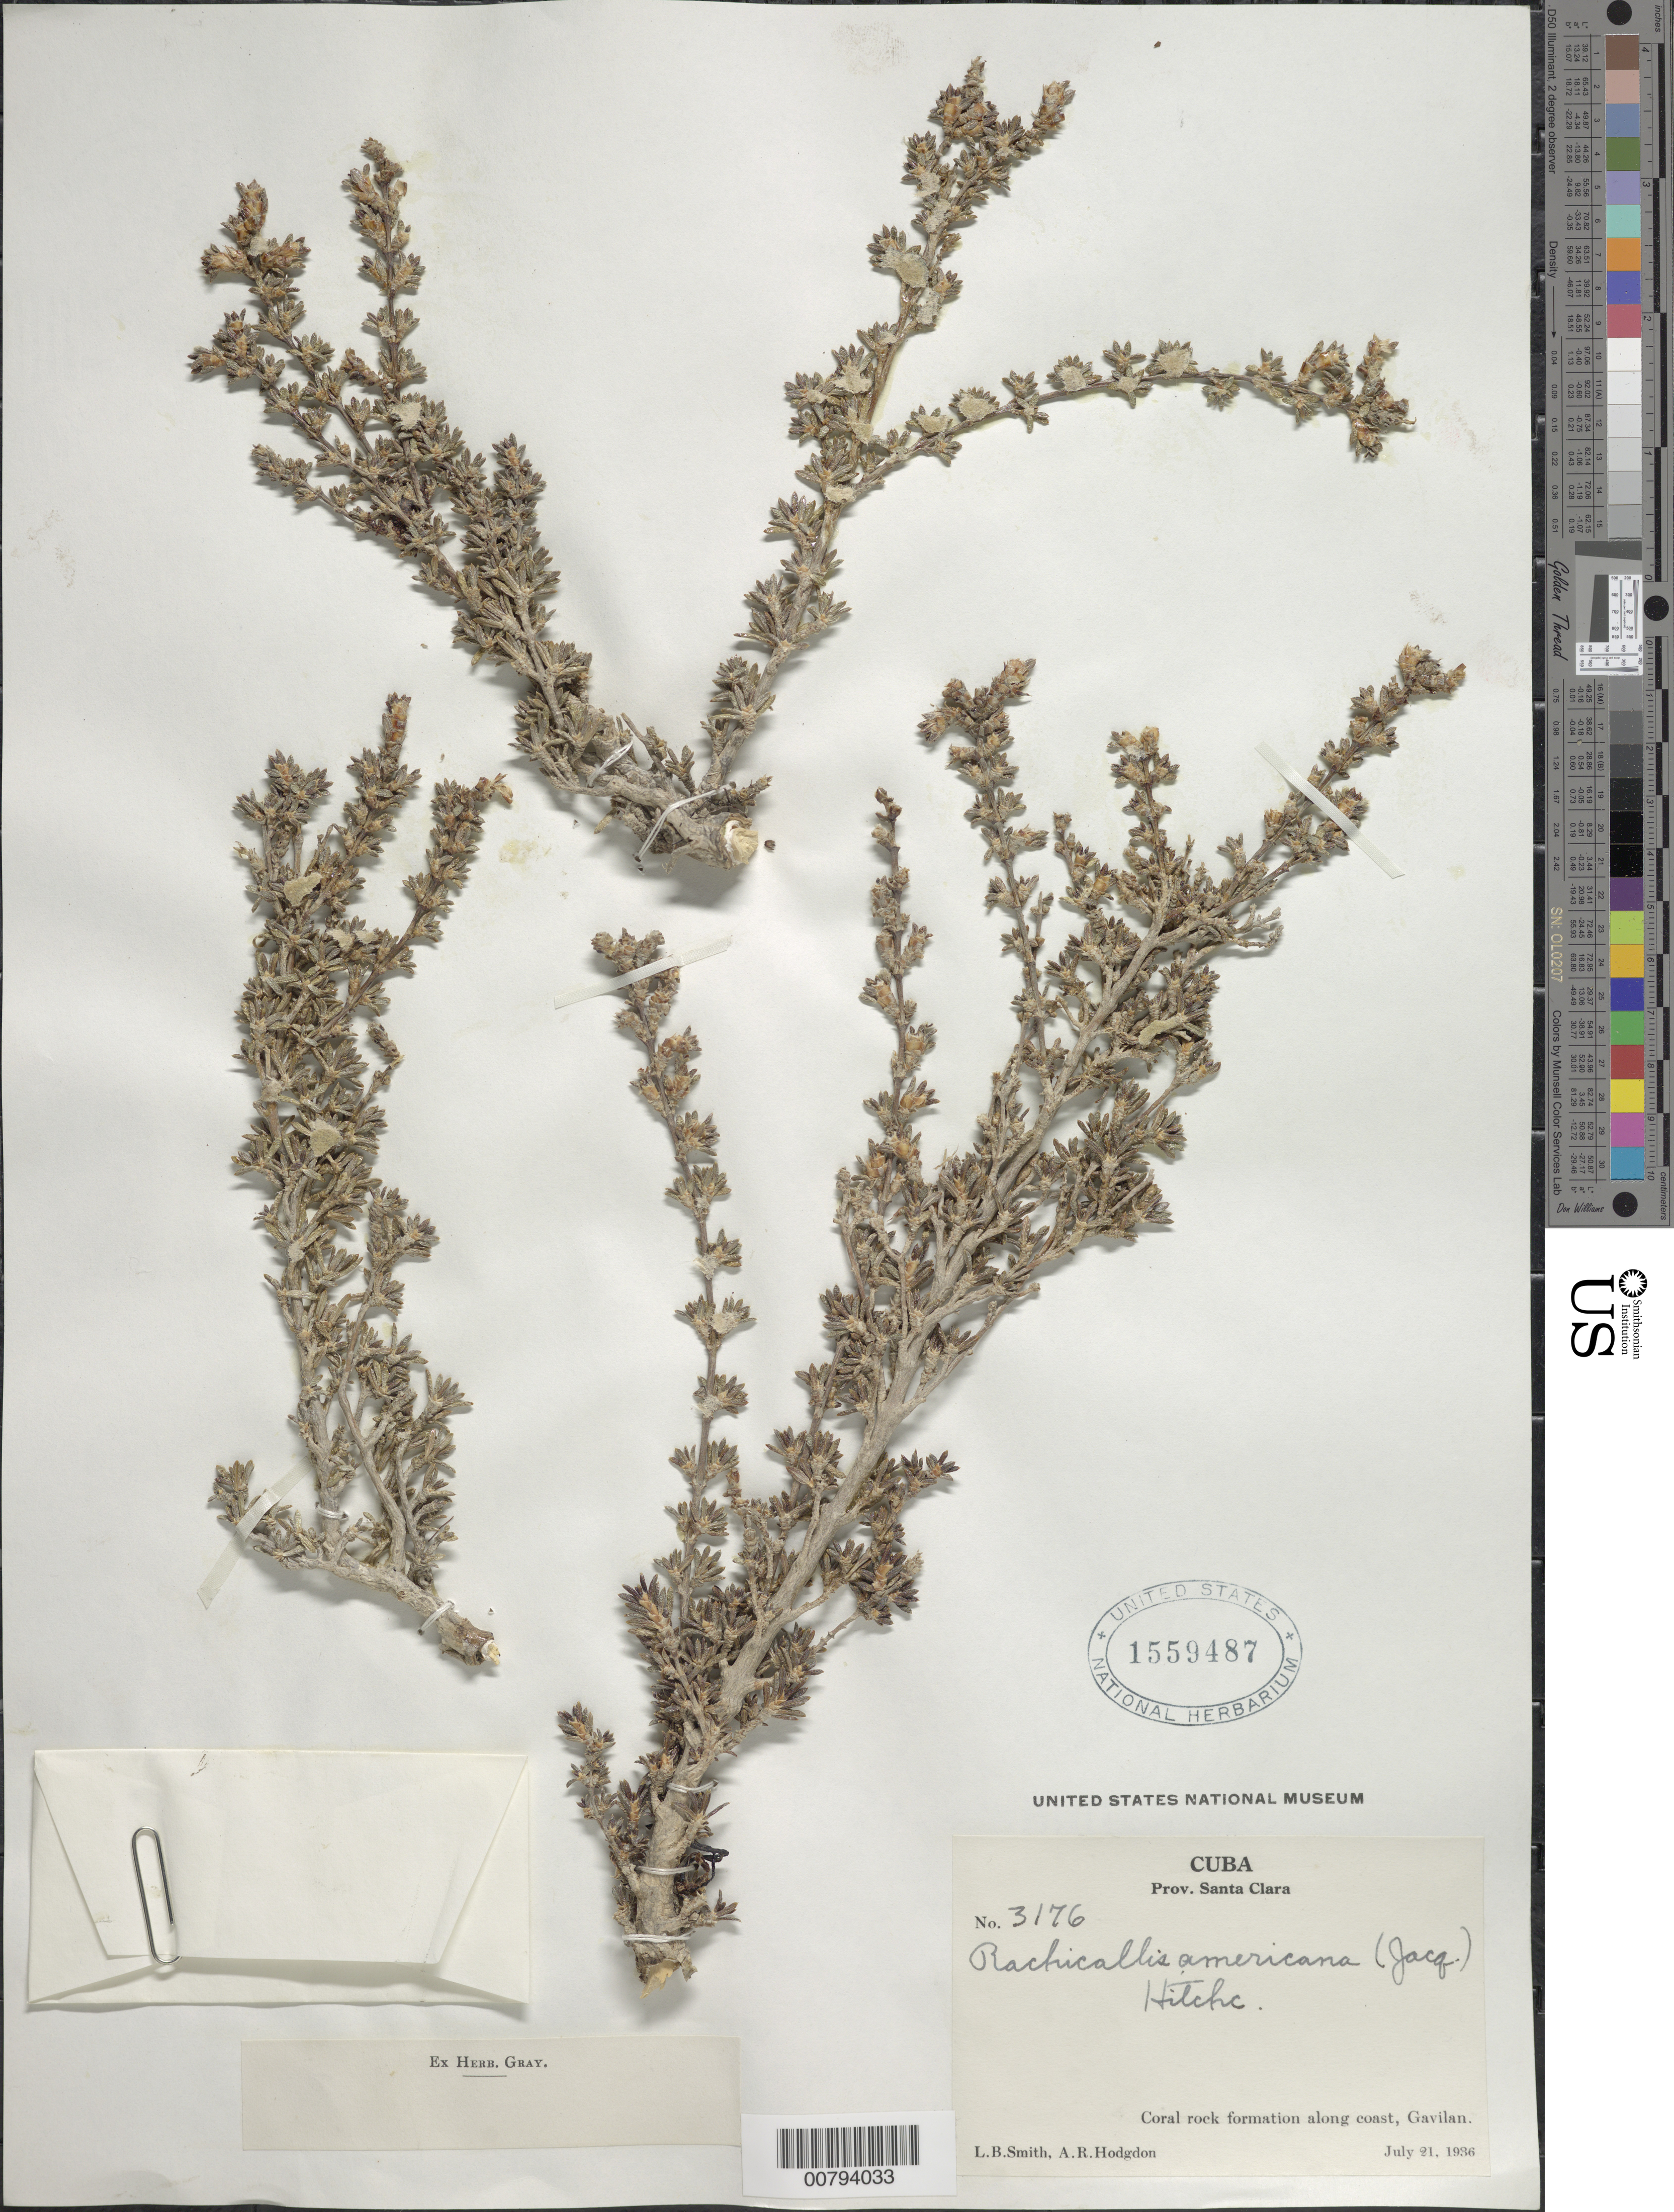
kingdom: Plantae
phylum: Tracheophyta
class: Magnoliopsida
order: Gentianales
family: Rubiaceae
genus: Rachicallis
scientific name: Rachicallis americana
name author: (Jacq.) Hitchc.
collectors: L. Smith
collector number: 3176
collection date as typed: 21 Jul 1936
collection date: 1936-07-21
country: Cuba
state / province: Santa Clara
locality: Along coast, Gavilan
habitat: Coral rock formation along coast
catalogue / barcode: US 1559487